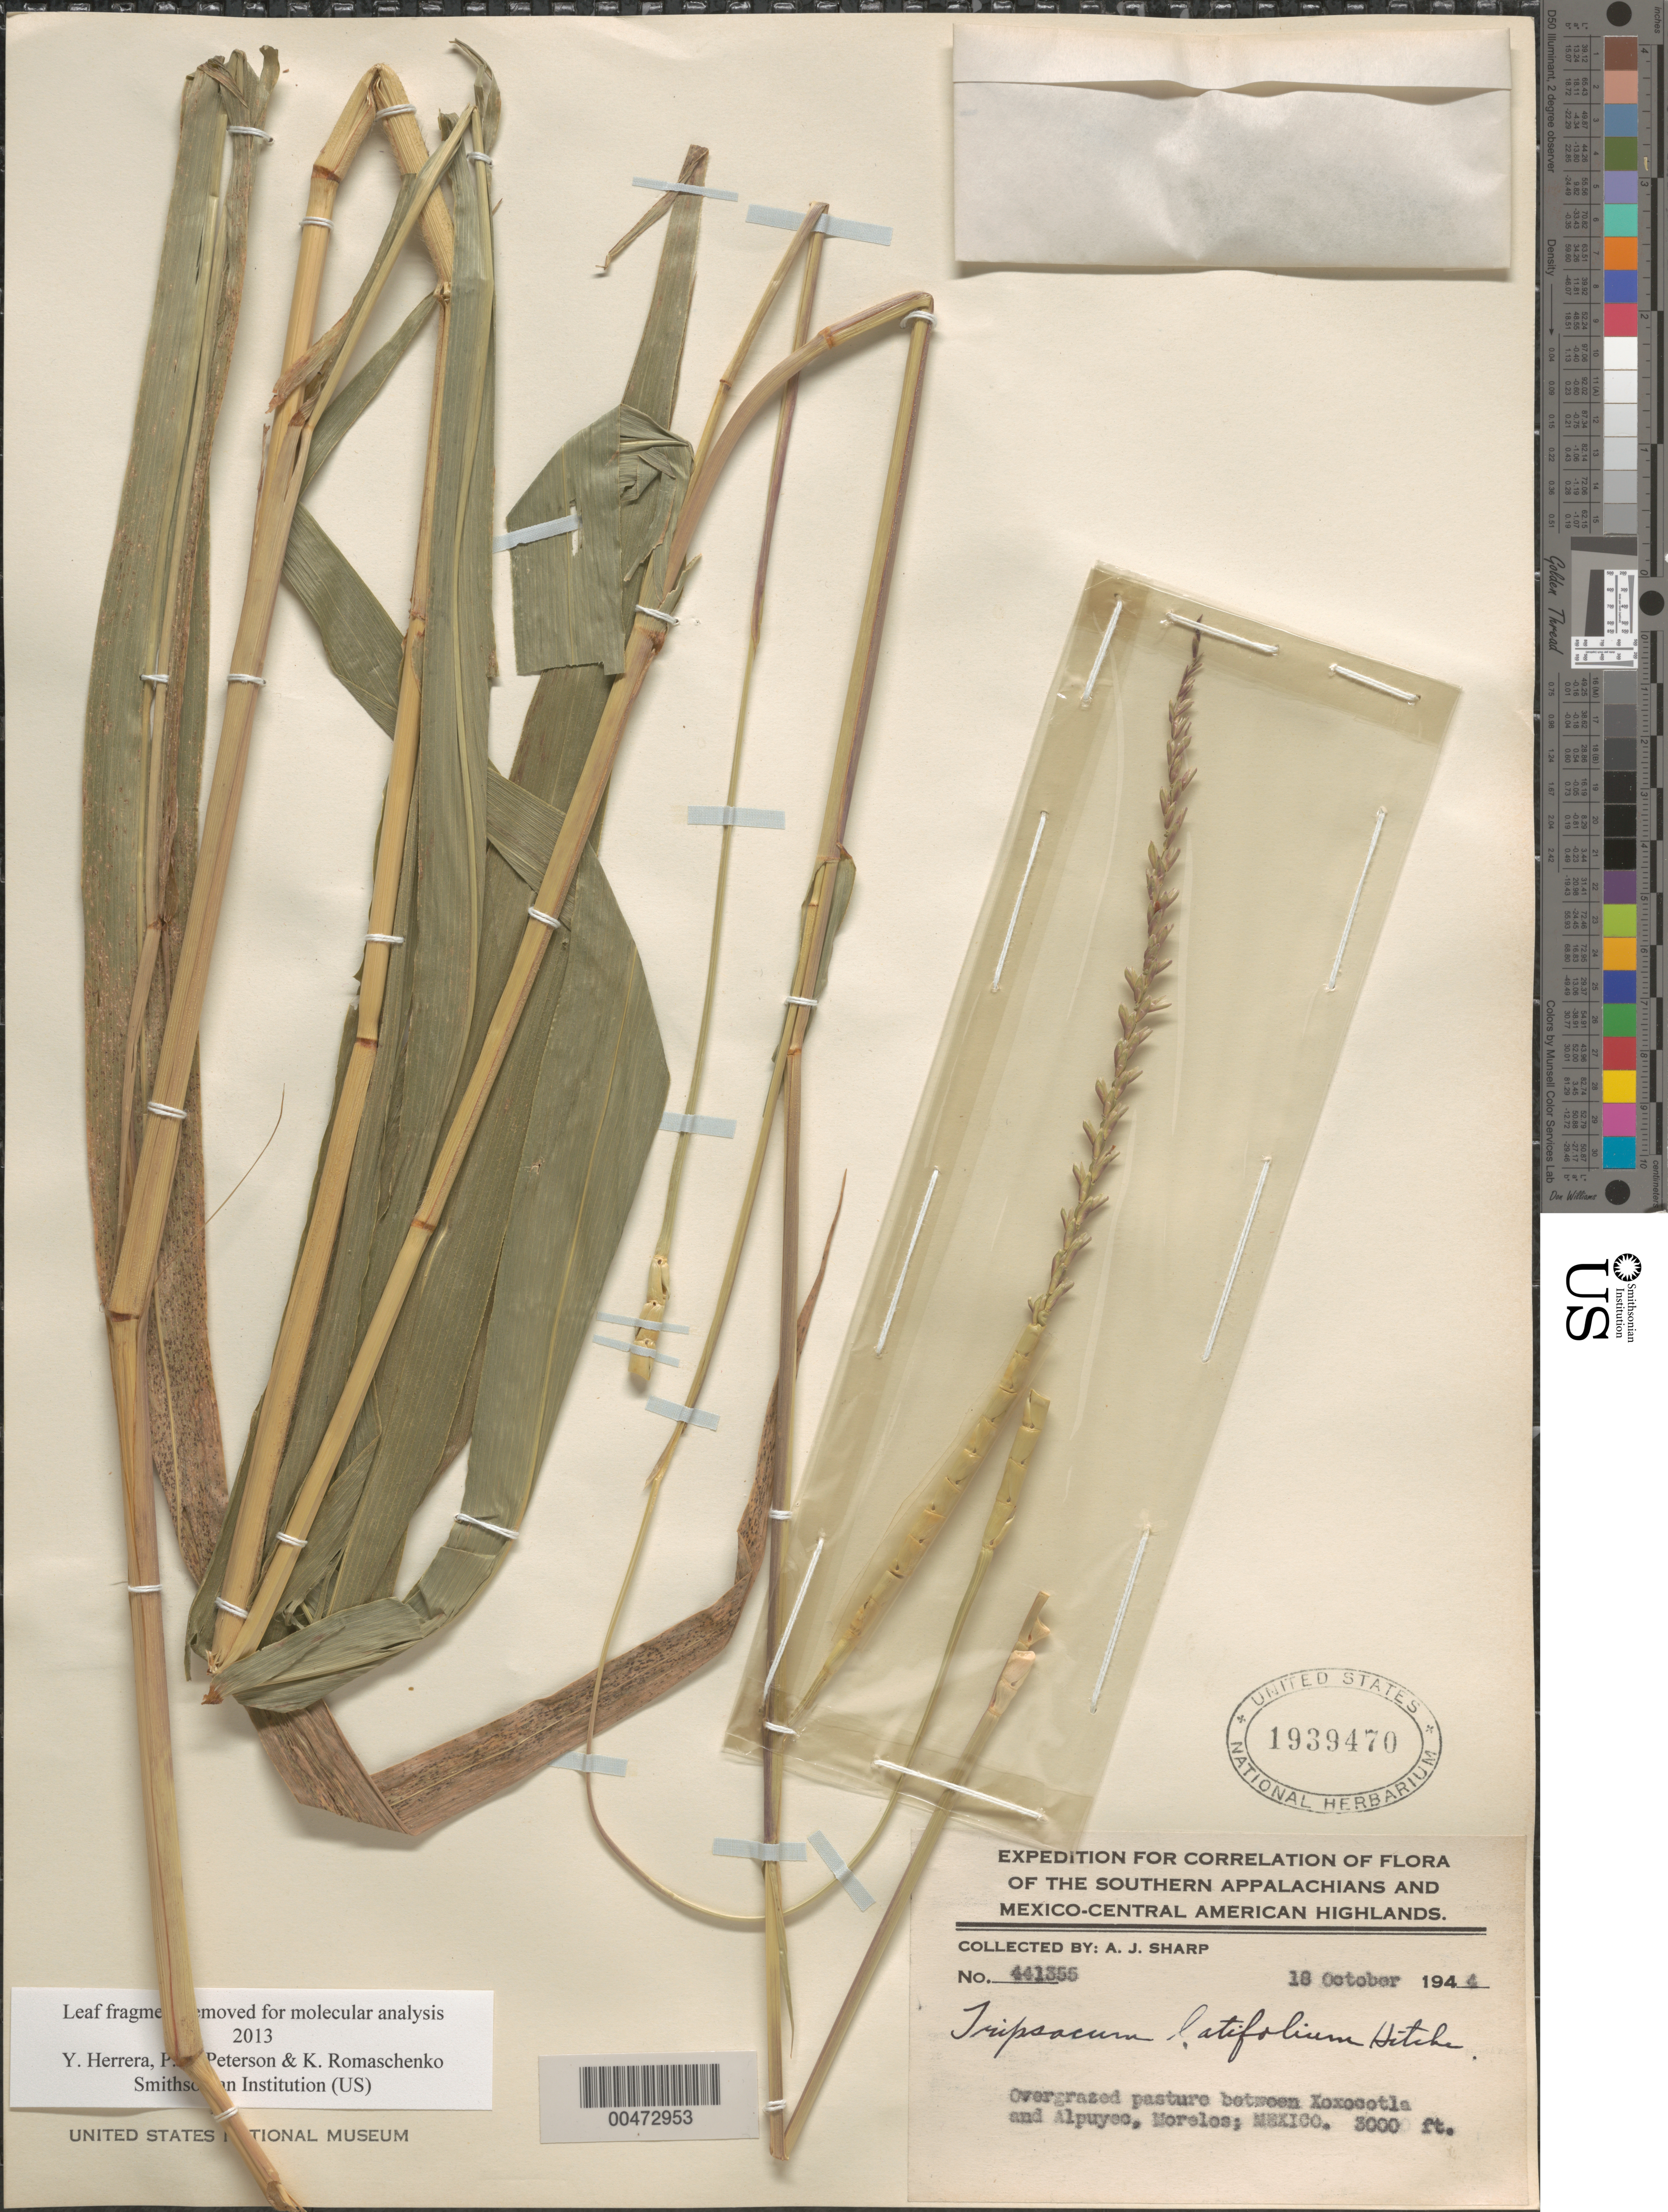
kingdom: Plantae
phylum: Tracheophyta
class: Liliopsida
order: Poales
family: Poaceae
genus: Tripsacum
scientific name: Tripsacum latifolium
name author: Hitchc.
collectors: A. J. Sharp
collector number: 441355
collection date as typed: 18 Oct 1944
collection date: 1944-10-18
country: Mexico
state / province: Morelos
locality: Between Xoxocotla & Alpuyeo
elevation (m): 914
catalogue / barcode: US 1939470